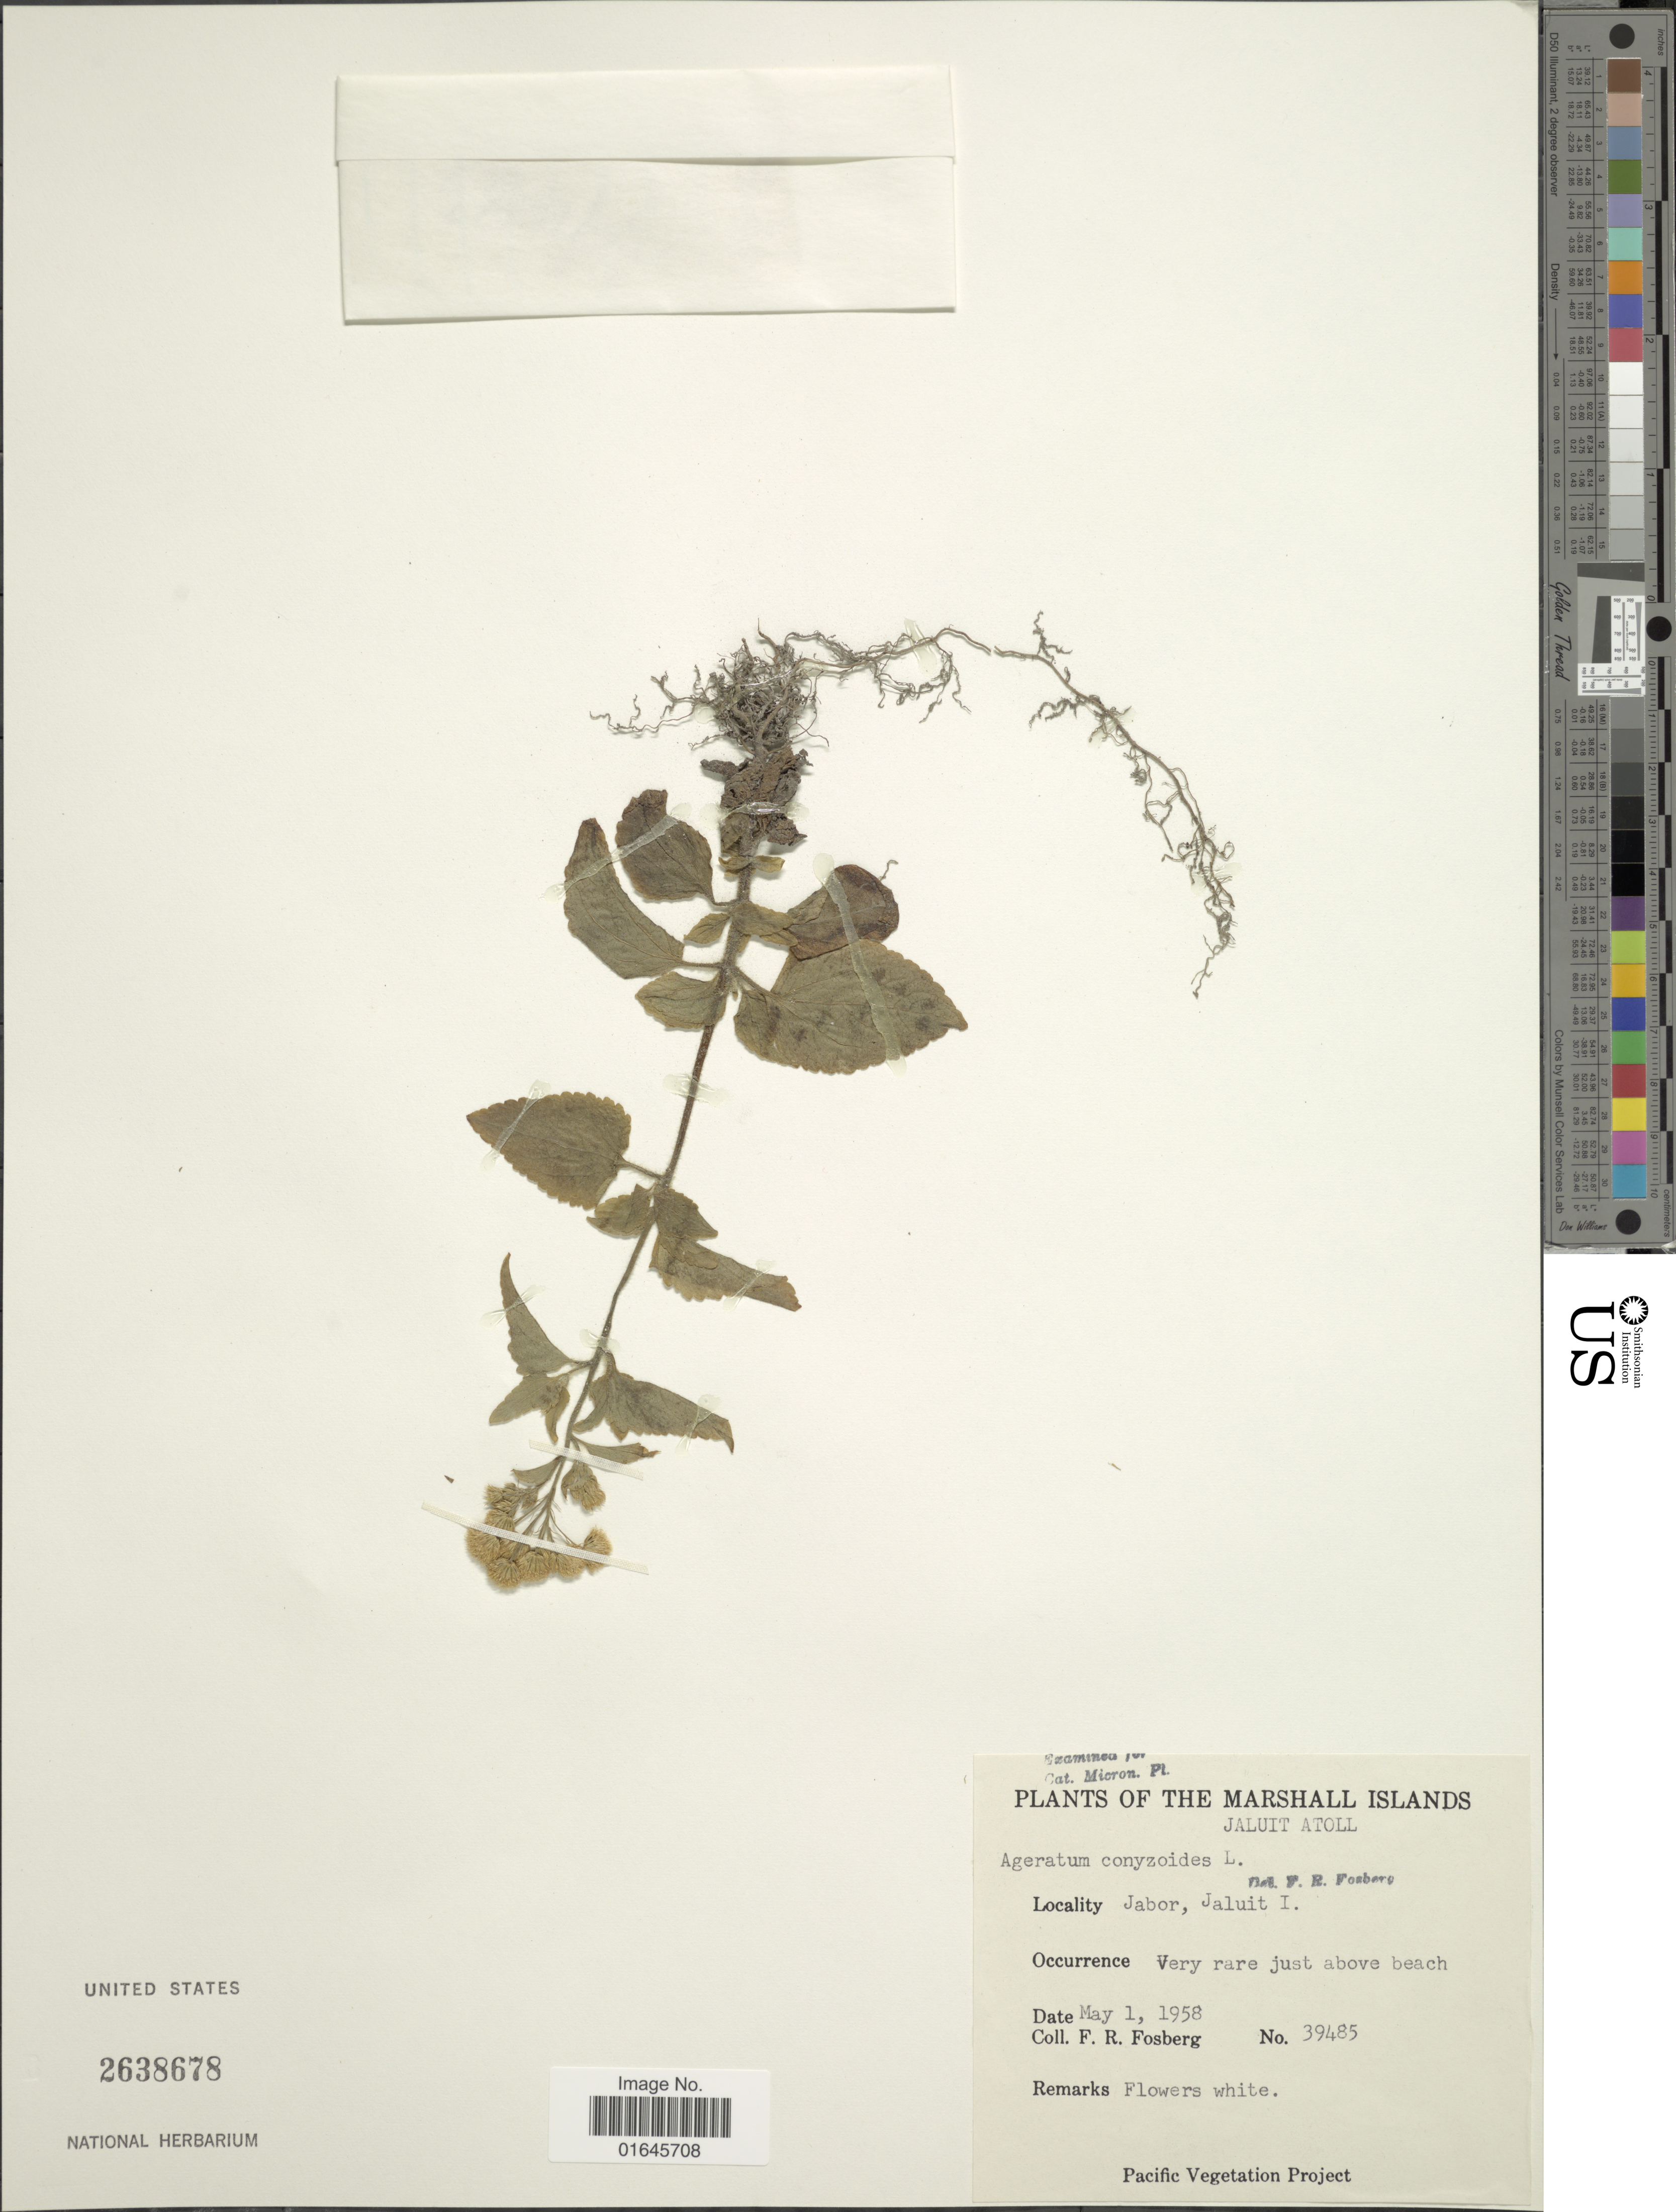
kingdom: Plantae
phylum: Tracheophyta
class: Magnoliopsida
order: Asterales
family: Asteraceae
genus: Ageratum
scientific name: Ageratum conyzoides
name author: L.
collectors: F. R. Fosberg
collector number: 39485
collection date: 1958-05-01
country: Marshall Islands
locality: Jaluit Atoll, Jabor, Jaluit I., very rare just above beach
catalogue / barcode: US 2638678